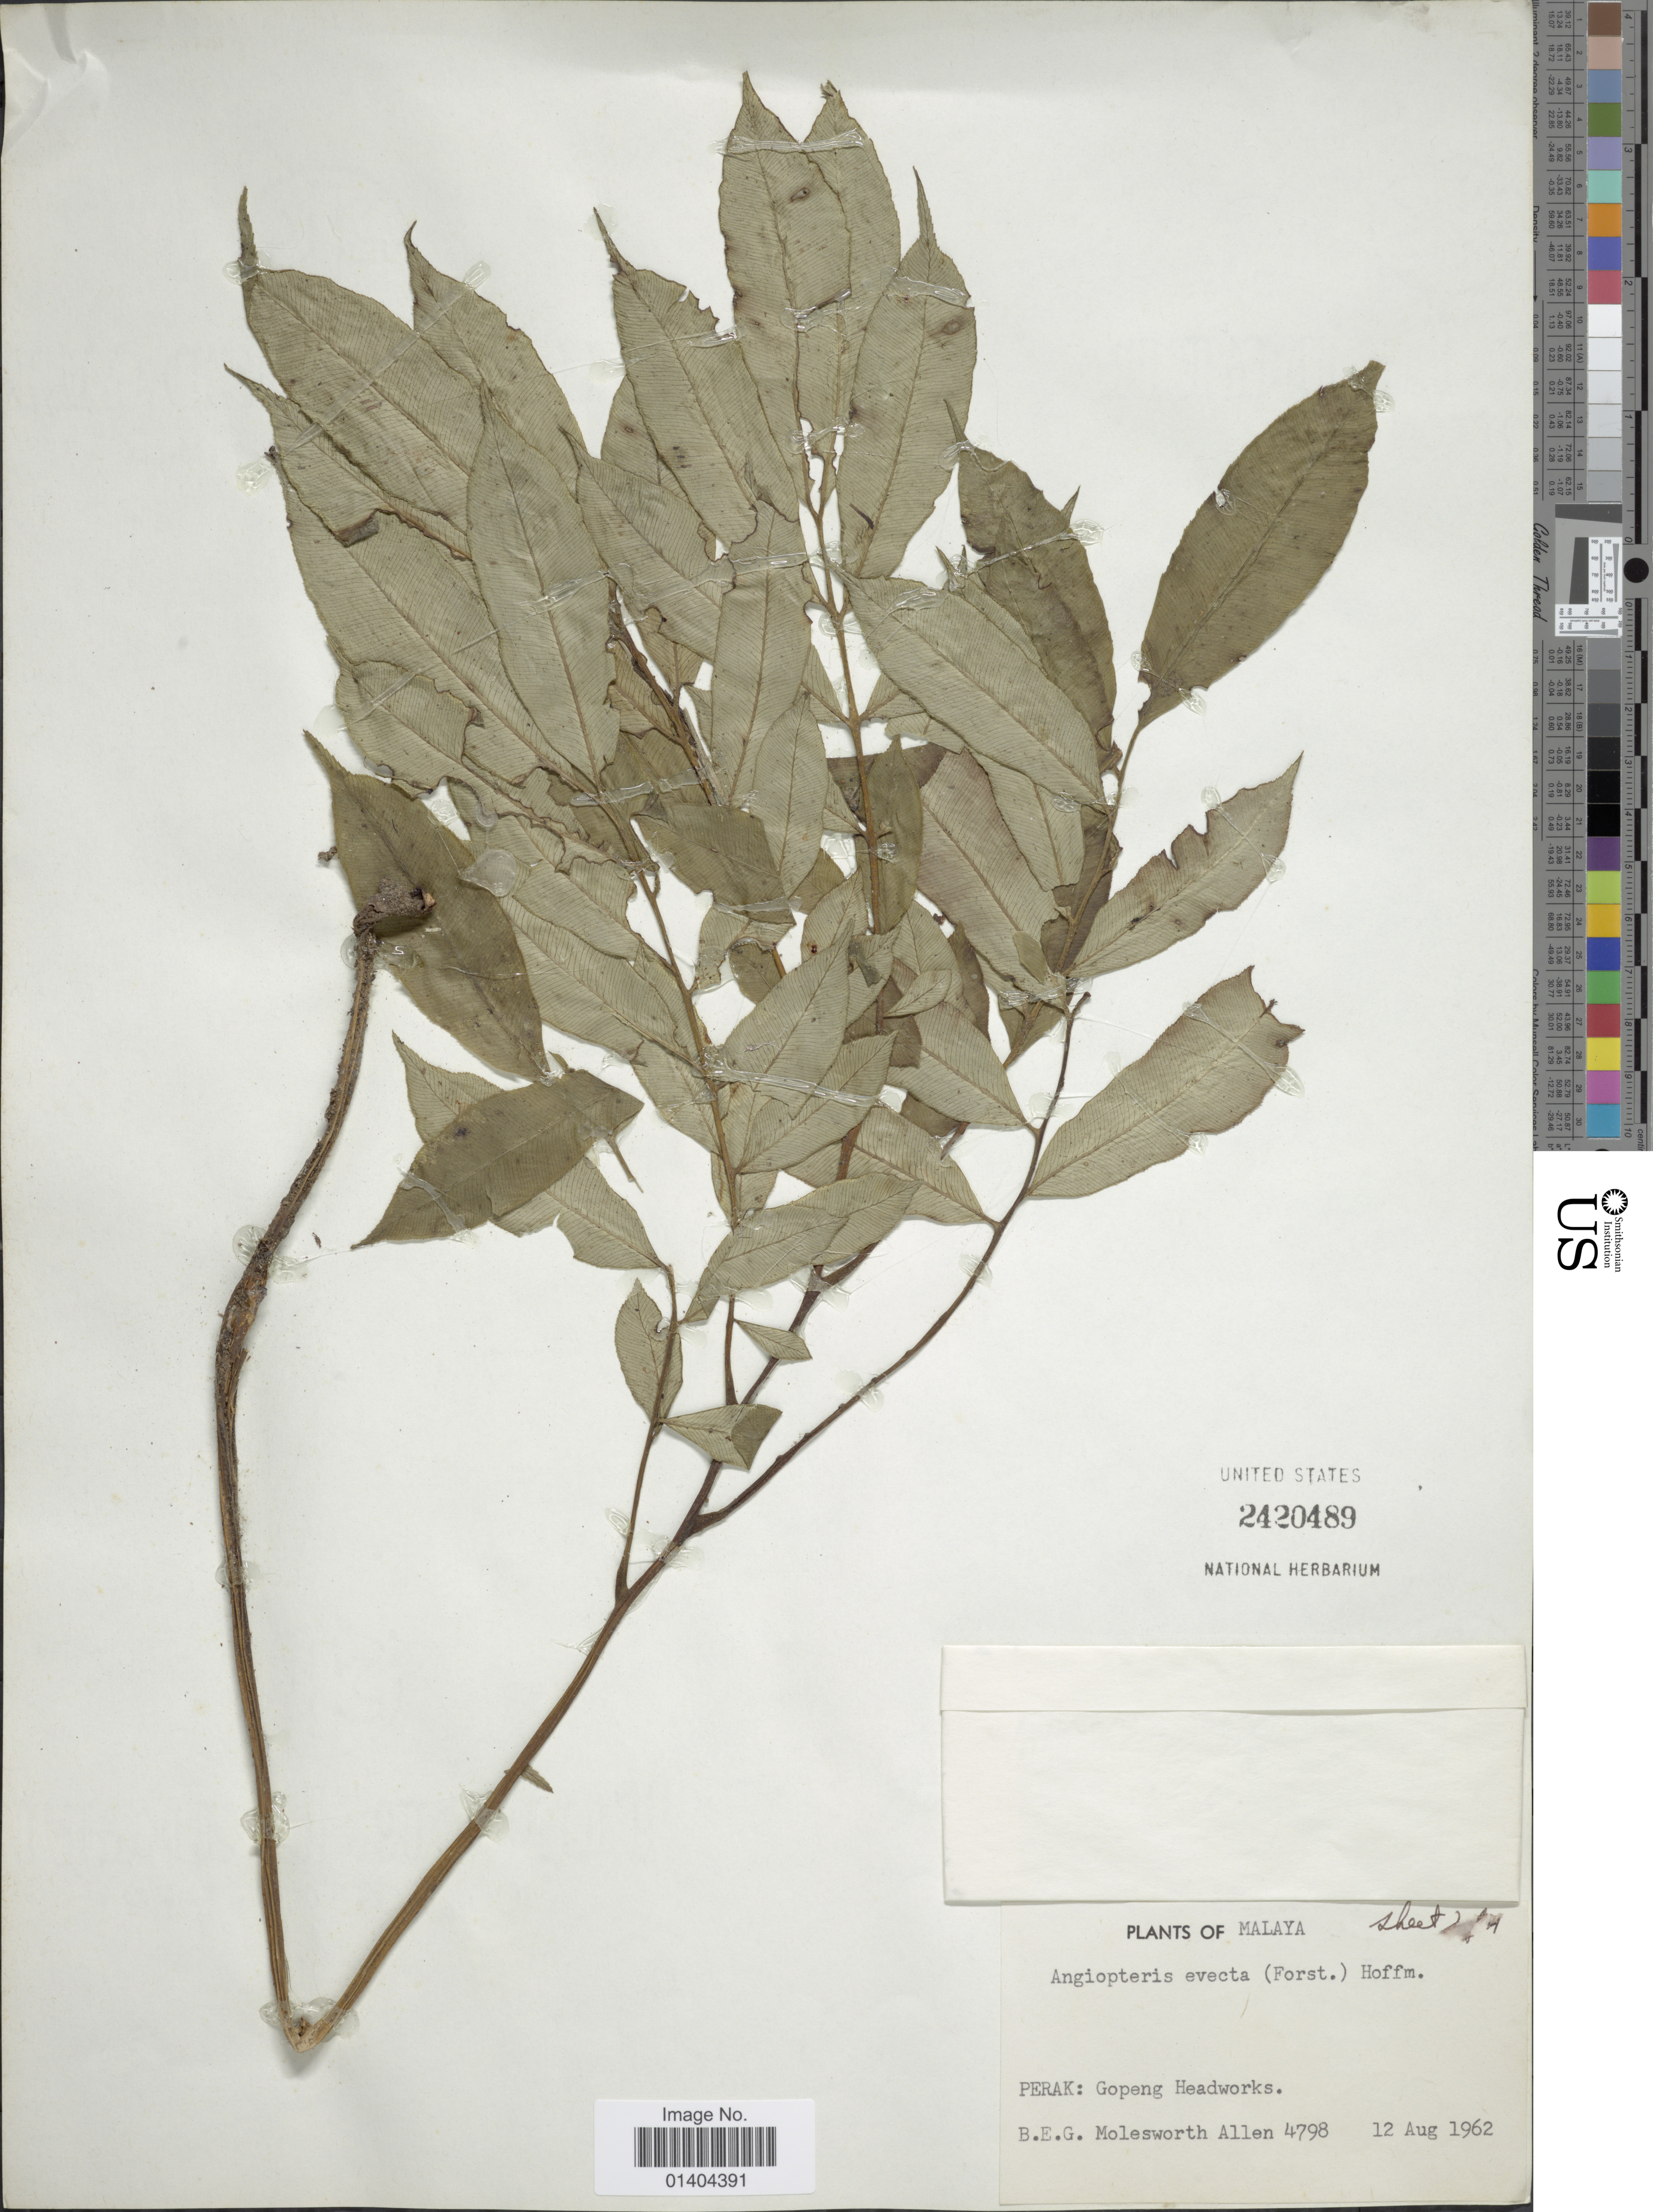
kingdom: Plantae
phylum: Tracheophyta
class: Polypodiopsida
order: Marattiales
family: Marattiaceae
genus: Angiopteris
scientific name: Angiopteris elliptica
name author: Alderw.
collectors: B. E. G. Molesworth-Allen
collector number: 4798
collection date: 1962-08-12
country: Malaysia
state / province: Perak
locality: Gopeng Headworks, Malaya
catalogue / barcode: US 2420489